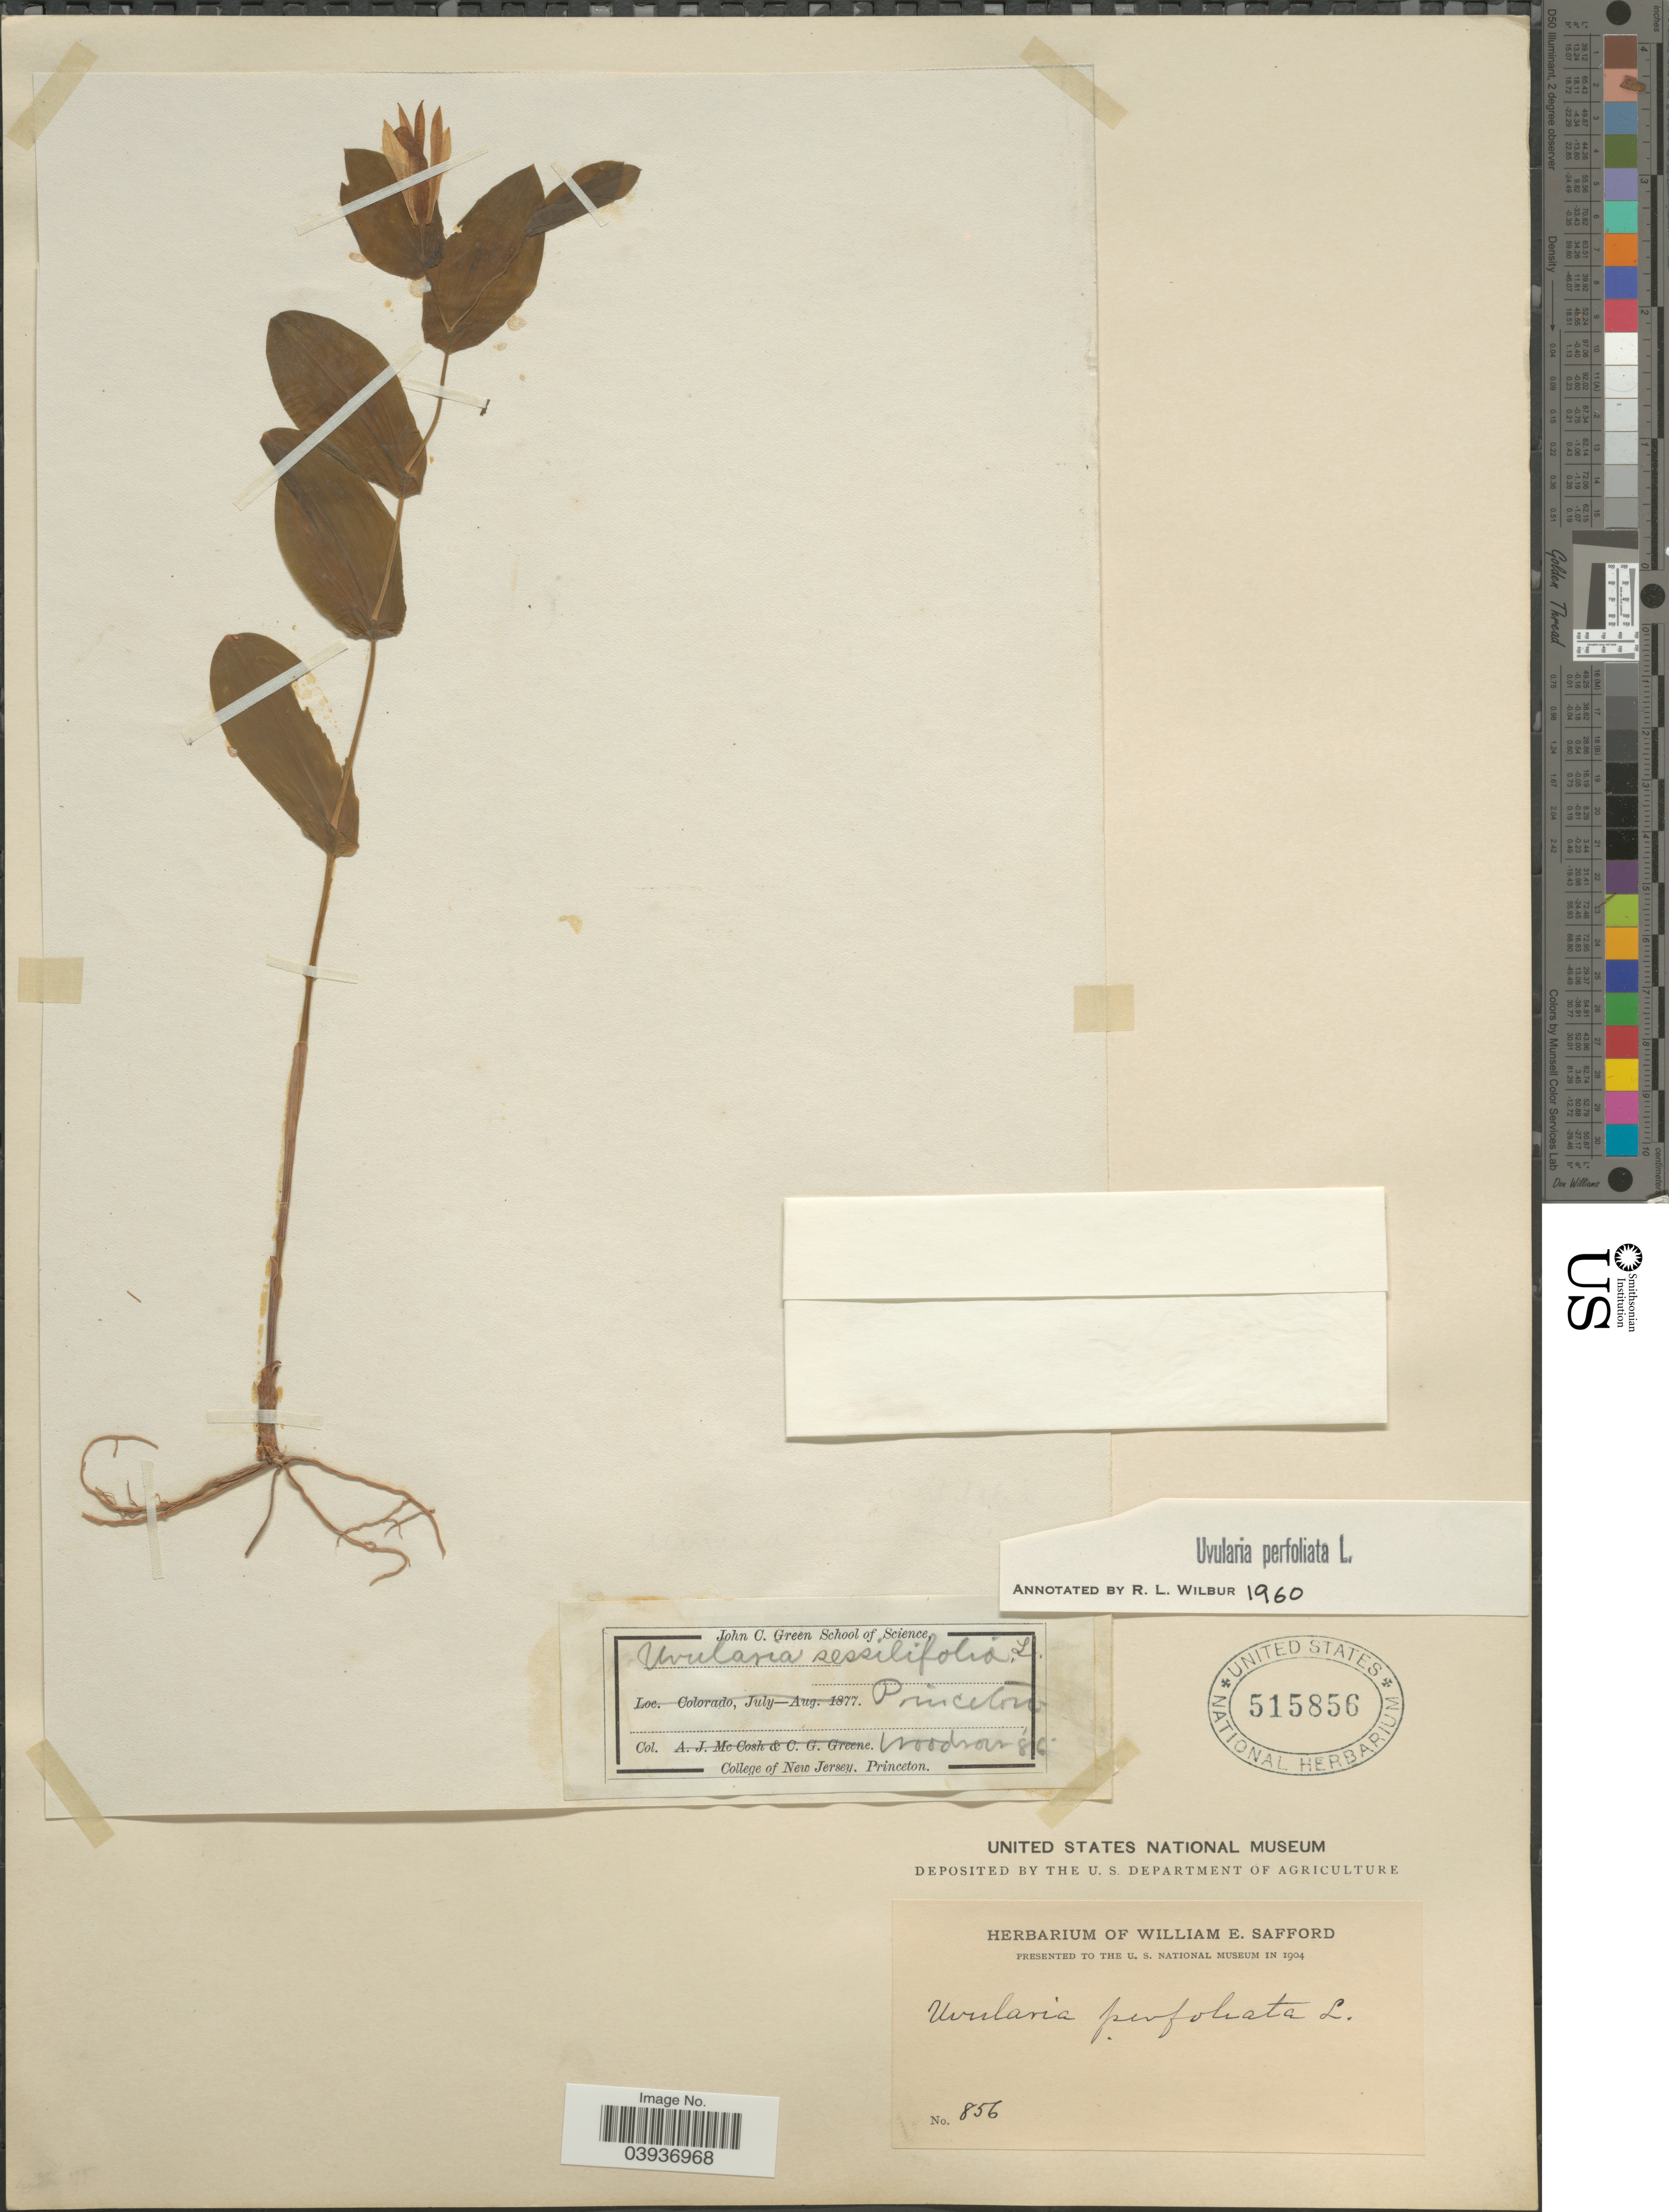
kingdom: Plantae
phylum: Tracheophyta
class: Liliopsida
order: Liliales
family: Colchicaceae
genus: Uvularia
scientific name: Uvularia perfoliata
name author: L.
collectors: ex herb. W. E. Safford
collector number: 856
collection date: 1904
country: United States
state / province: New Jersey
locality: Princeton.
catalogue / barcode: US 515856